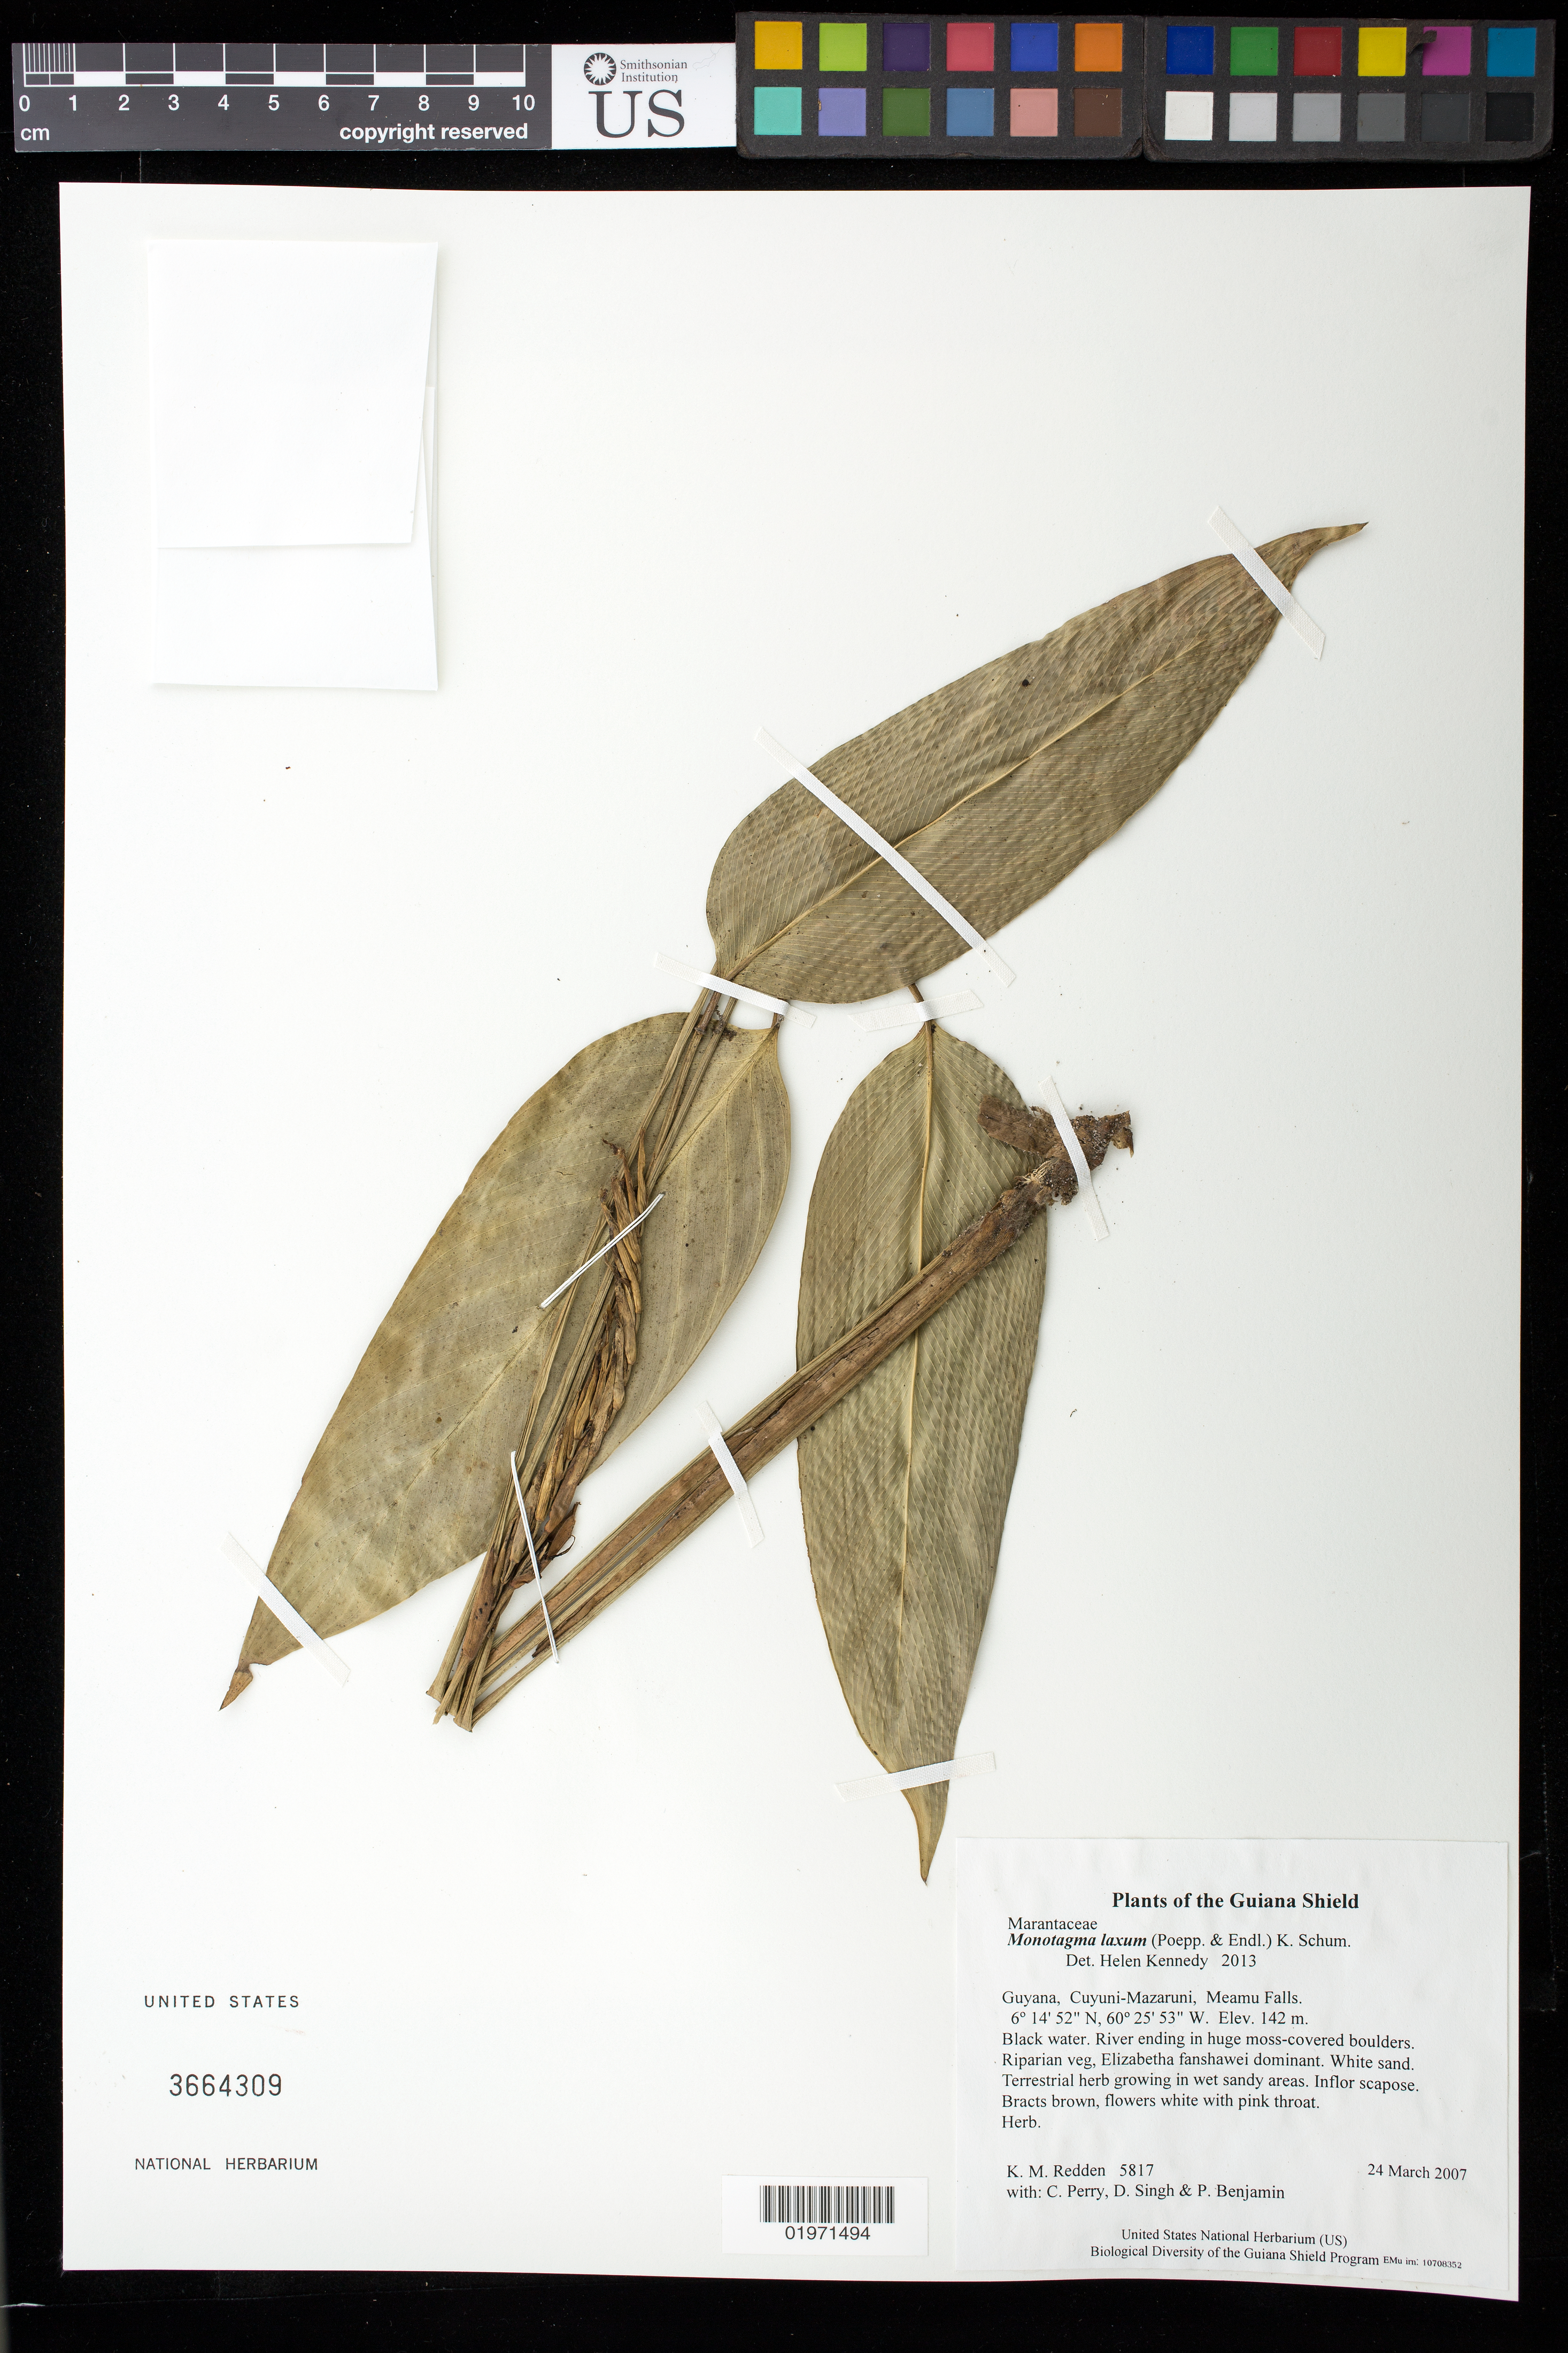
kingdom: Plantae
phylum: Tracheophyta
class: Liliopsida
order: Zingiberales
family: Marantaceae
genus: Monotagma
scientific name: Monotagma laxum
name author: (Poepp. & Endl.) K. Schum.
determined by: Kennedy, Helen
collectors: K. M. Redden, C. Perry, D. Singh & P. Benjamin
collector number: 5817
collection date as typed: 24 March 2007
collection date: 2007-03-24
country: Guyana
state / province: Cuyuni-Mazaruni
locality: Meamu Falls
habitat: Black water. River ending in huge moss-covered boulders. Riparian veg, Elizabetha fanshawei dominant. White sand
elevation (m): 142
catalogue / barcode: US 3664309